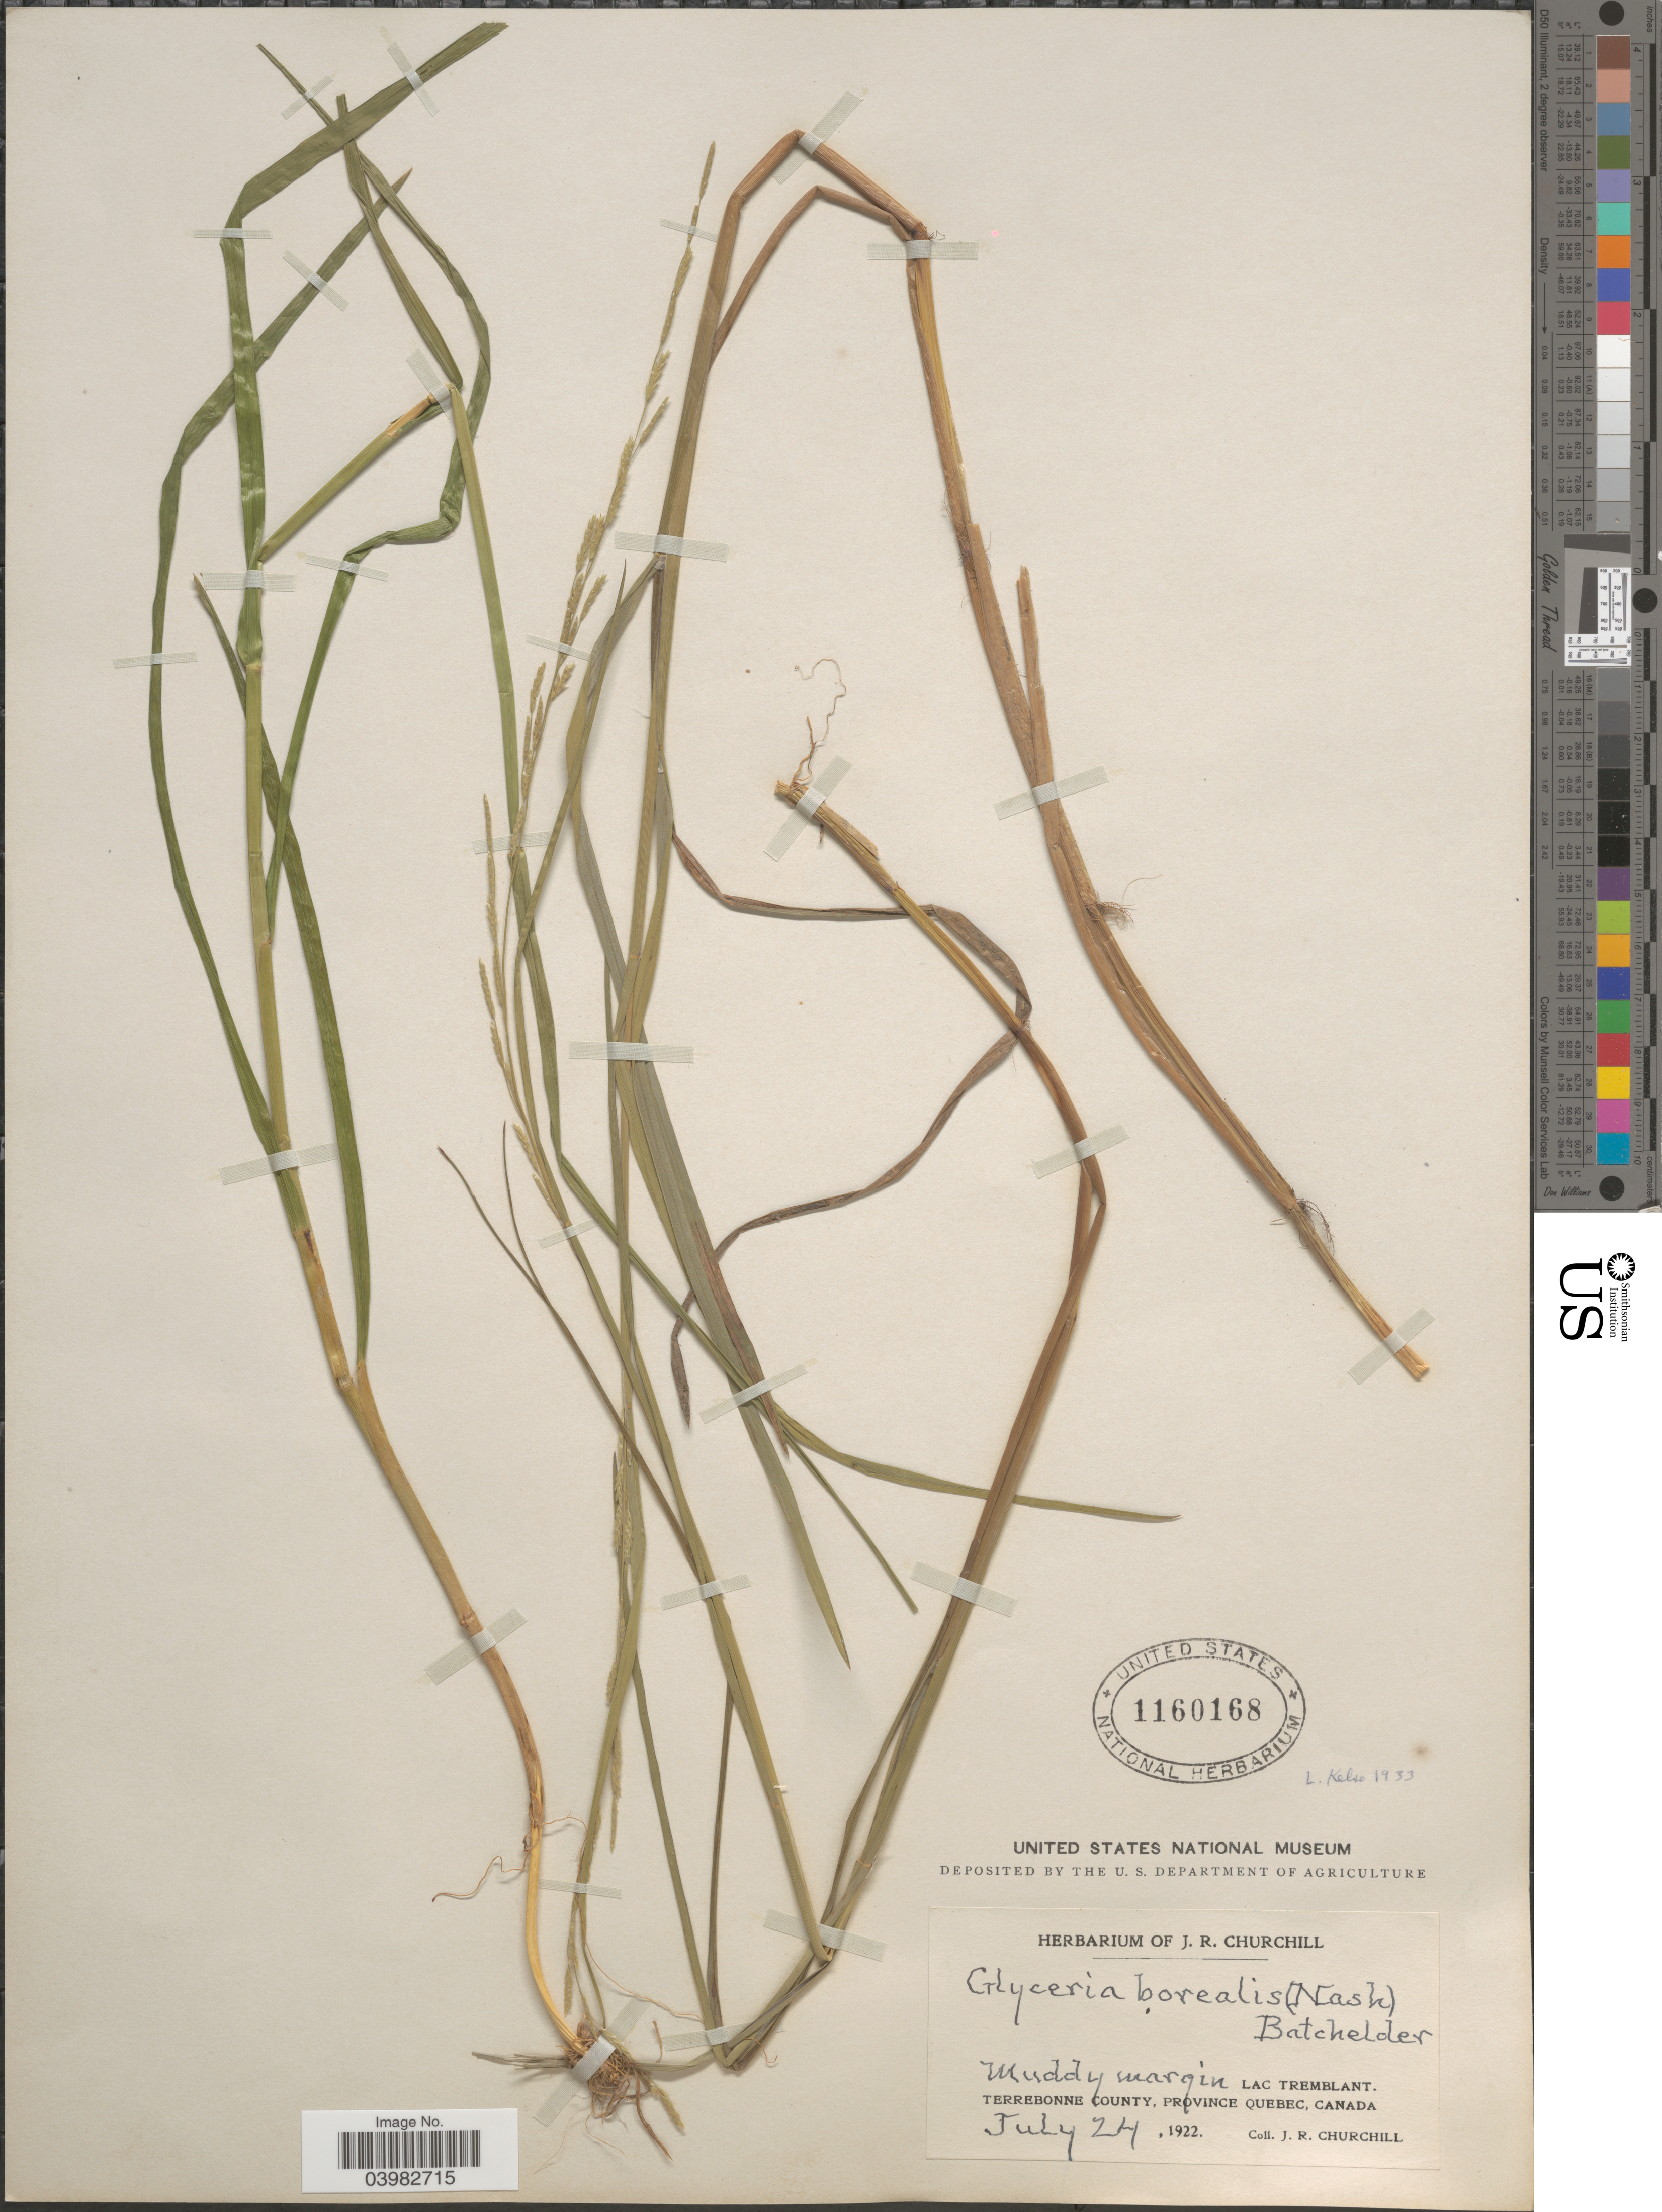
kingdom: Plantae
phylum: Tracheophyta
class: Liliopsida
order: Poales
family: Poaceae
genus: Glyceria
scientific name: Glyceria borealis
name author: (Nash) Batchelder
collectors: J. Churchill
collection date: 1922-07-24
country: Canada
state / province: Quebec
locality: Lac Tremblant. Terrebonne County.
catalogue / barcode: US 1160168